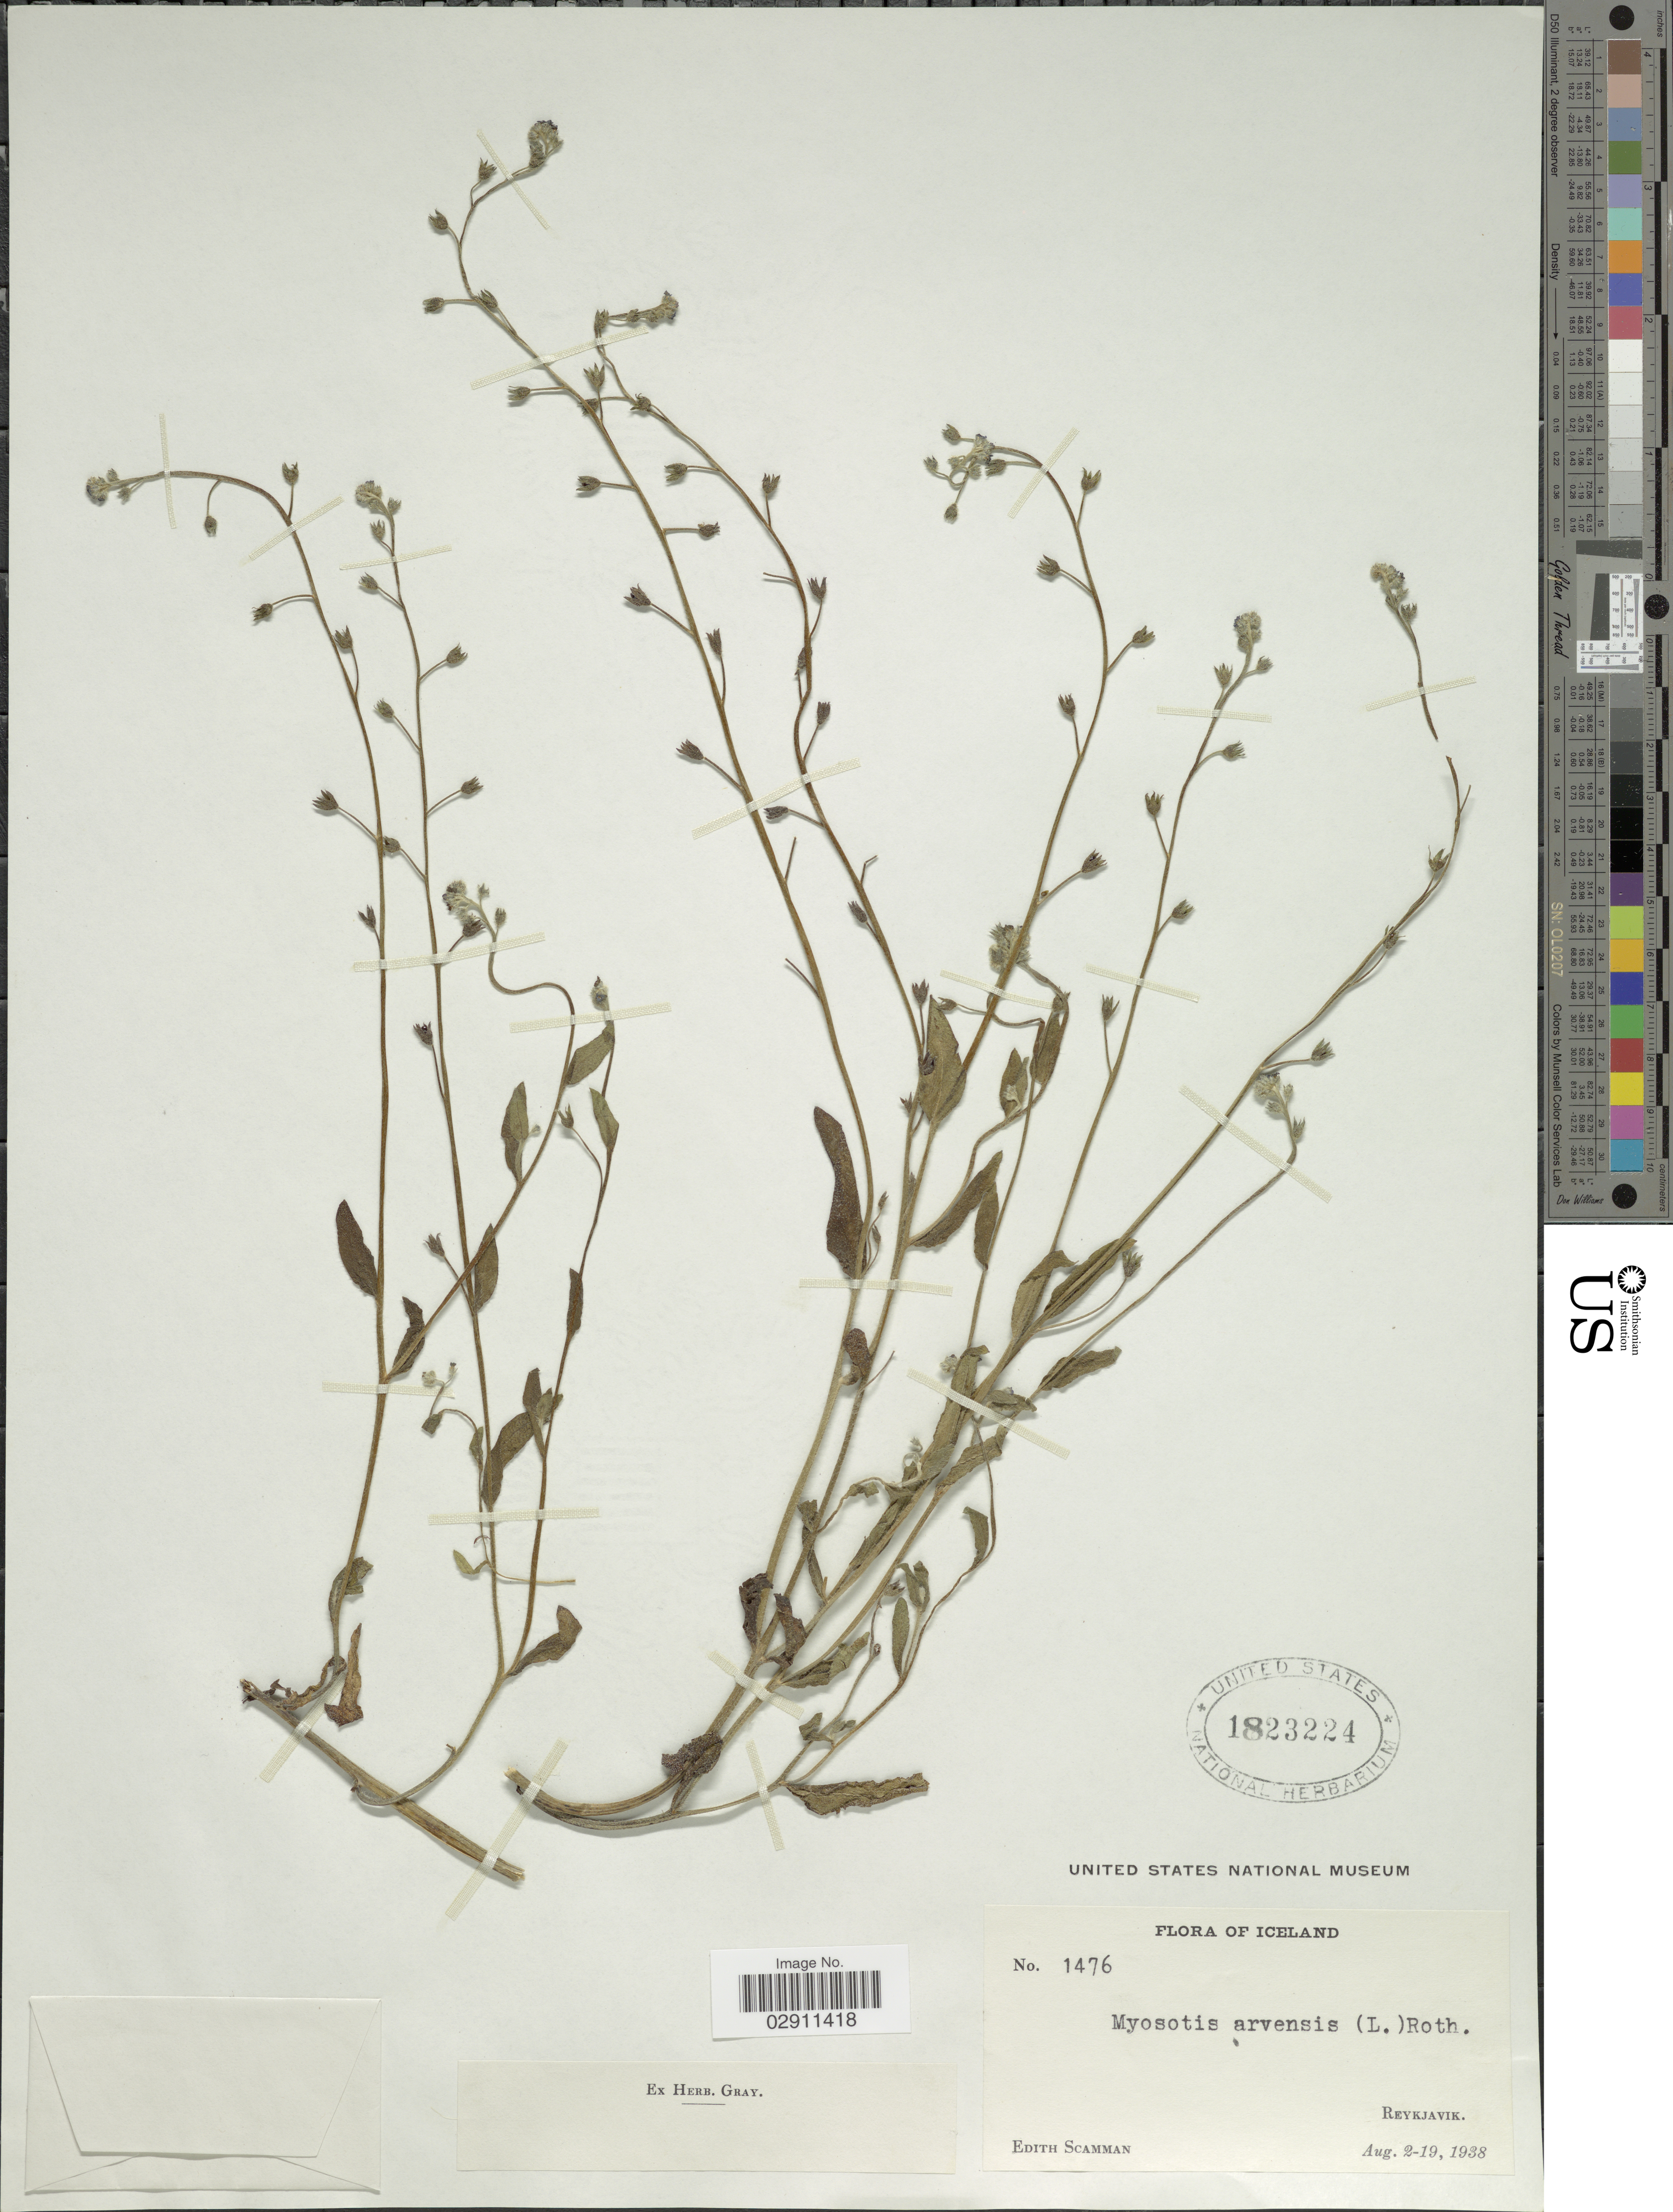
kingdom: Plantae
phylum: Tracheophyta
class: Magnoliopsida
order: Boraginales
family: Boraginaceae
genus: Myosotis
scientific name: Myosotis arvensis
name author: (L.) Hill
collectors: E. Scamman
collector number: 1476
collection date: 1938-08-02/1938-08-19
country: Iceland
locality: Reykjavik.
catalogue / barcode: US 1823224